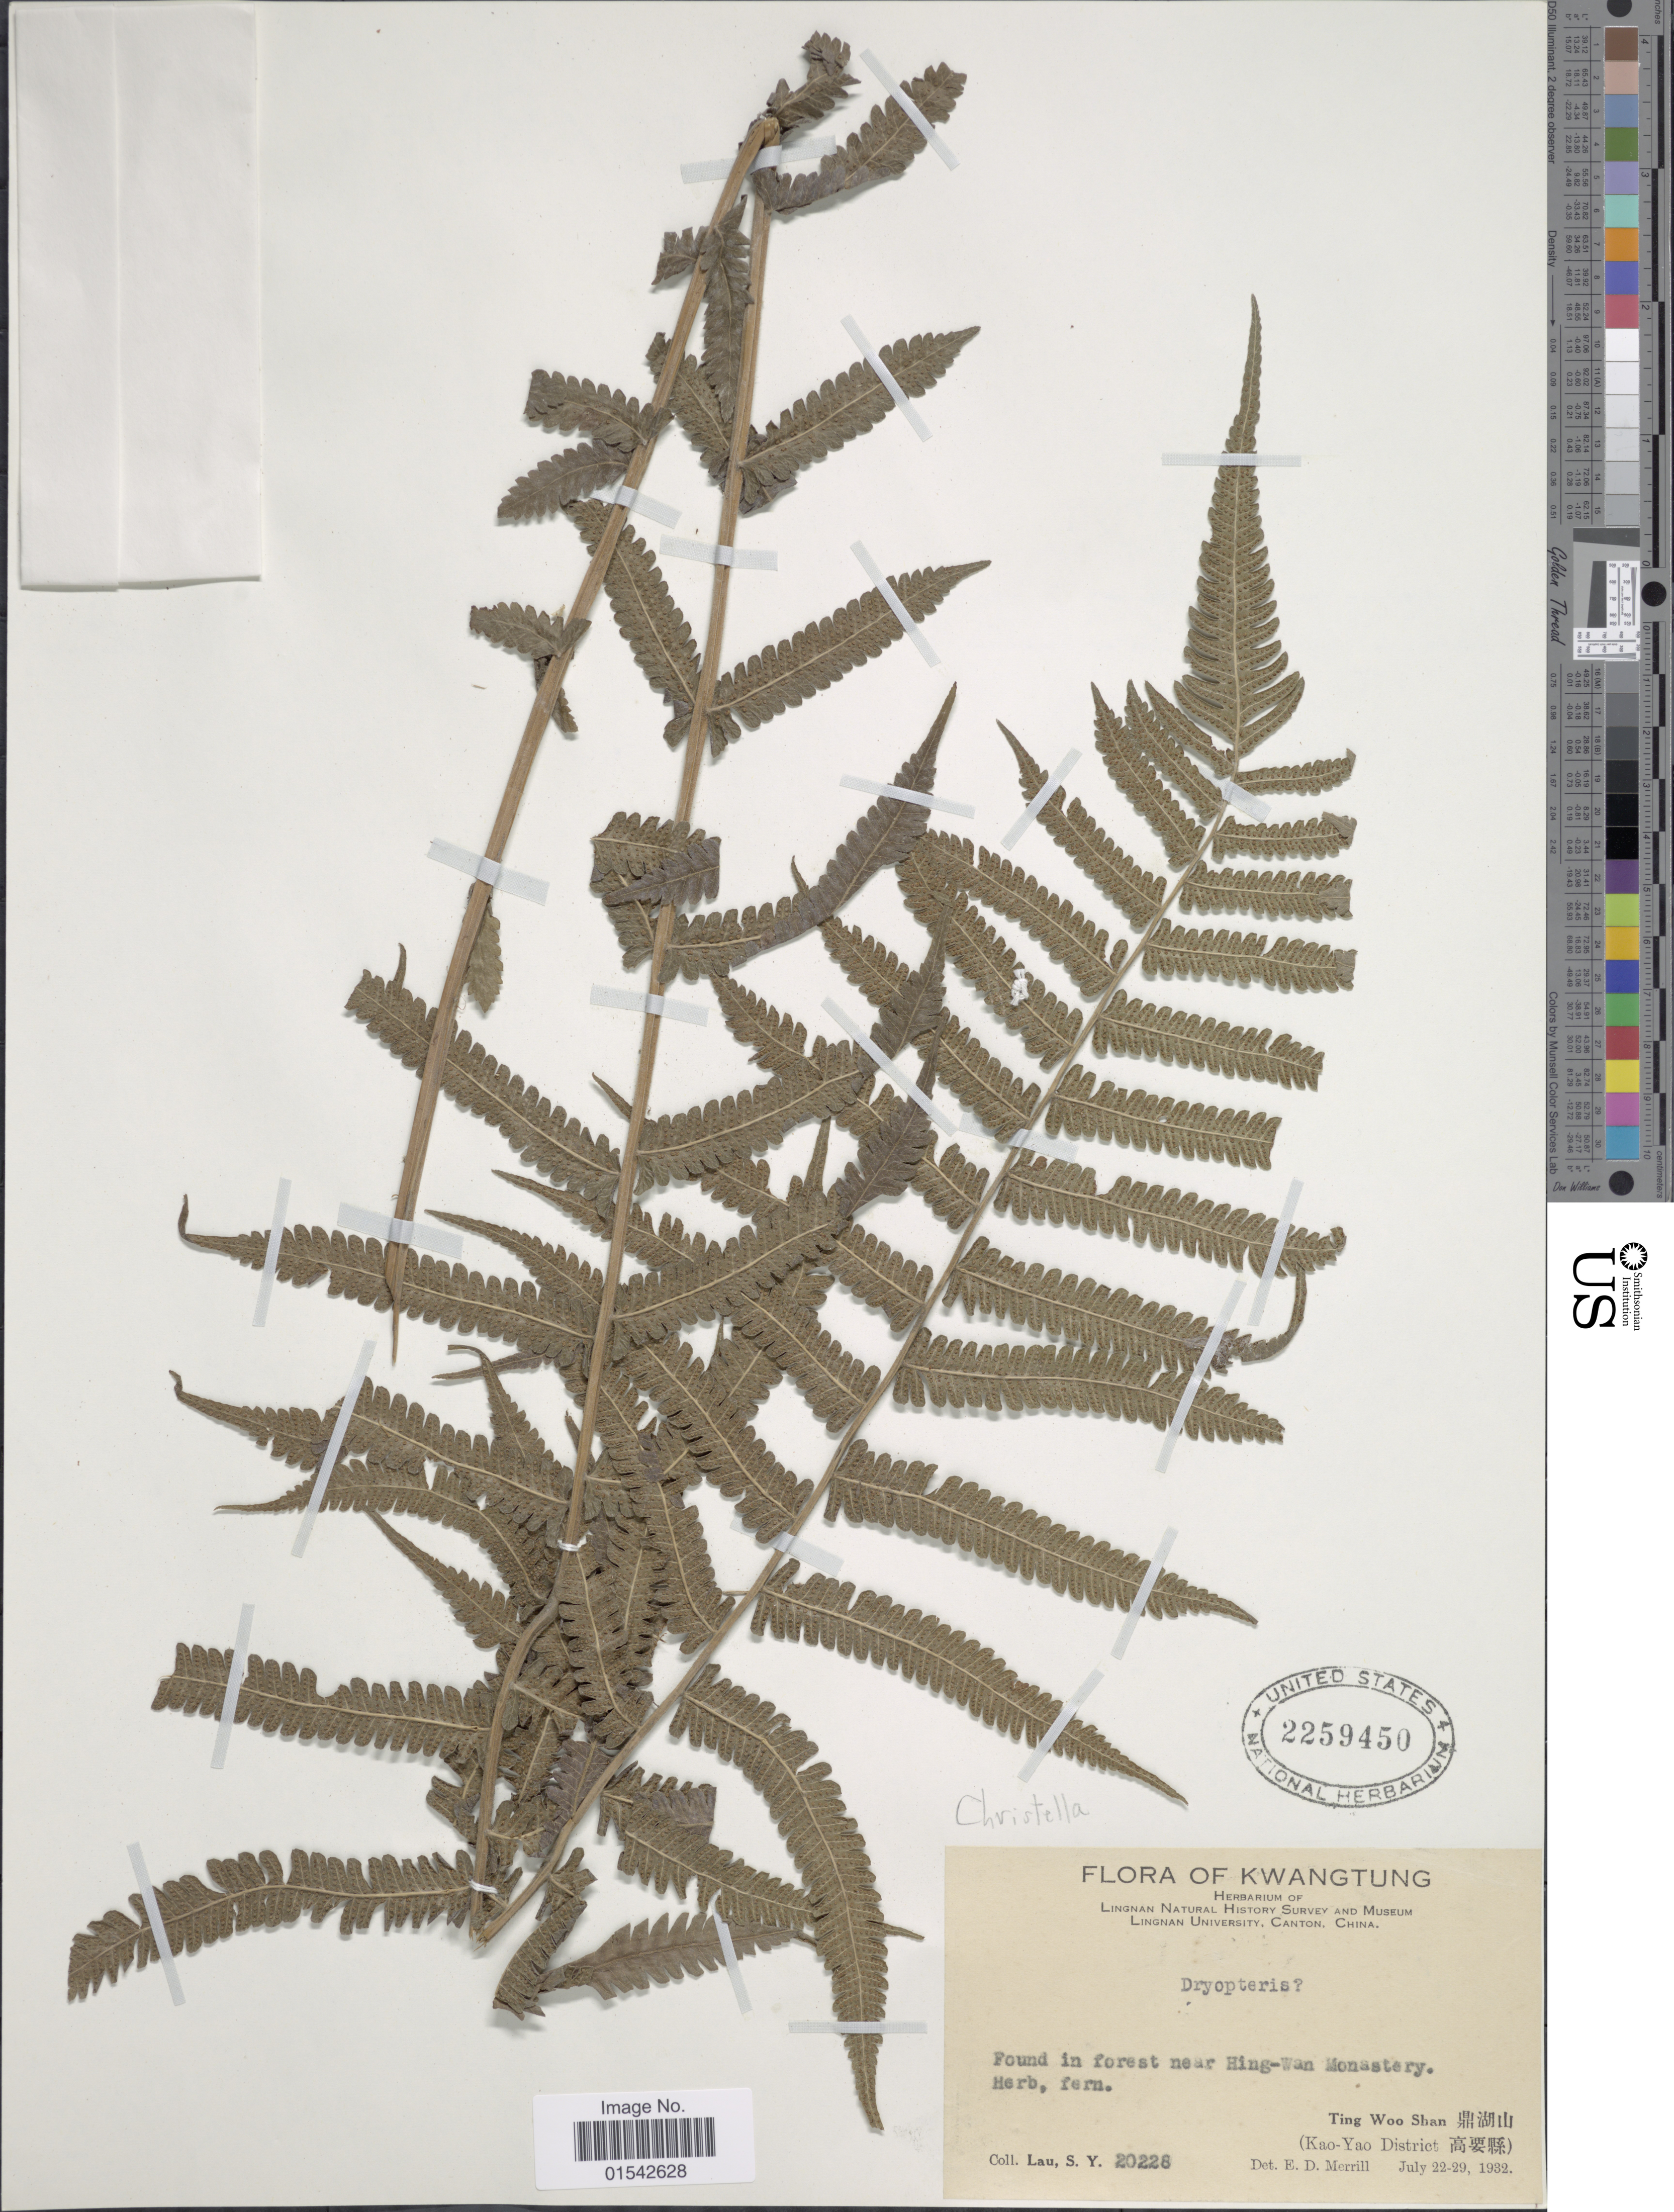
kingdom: Plantae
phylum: Tracheophyta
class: Polypodiopsida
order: Polypodiales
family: Thelypteridaceae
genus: Cyclosorus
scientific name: Cyclosorus sp.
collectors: S. Y. Lau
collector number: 20228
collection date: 1932-07-22/1932-07-29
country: China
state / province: Guangdong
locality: Kwangtung, Ting Woo Shan X, (Kao-Yao District X)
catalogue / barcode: US 2259450